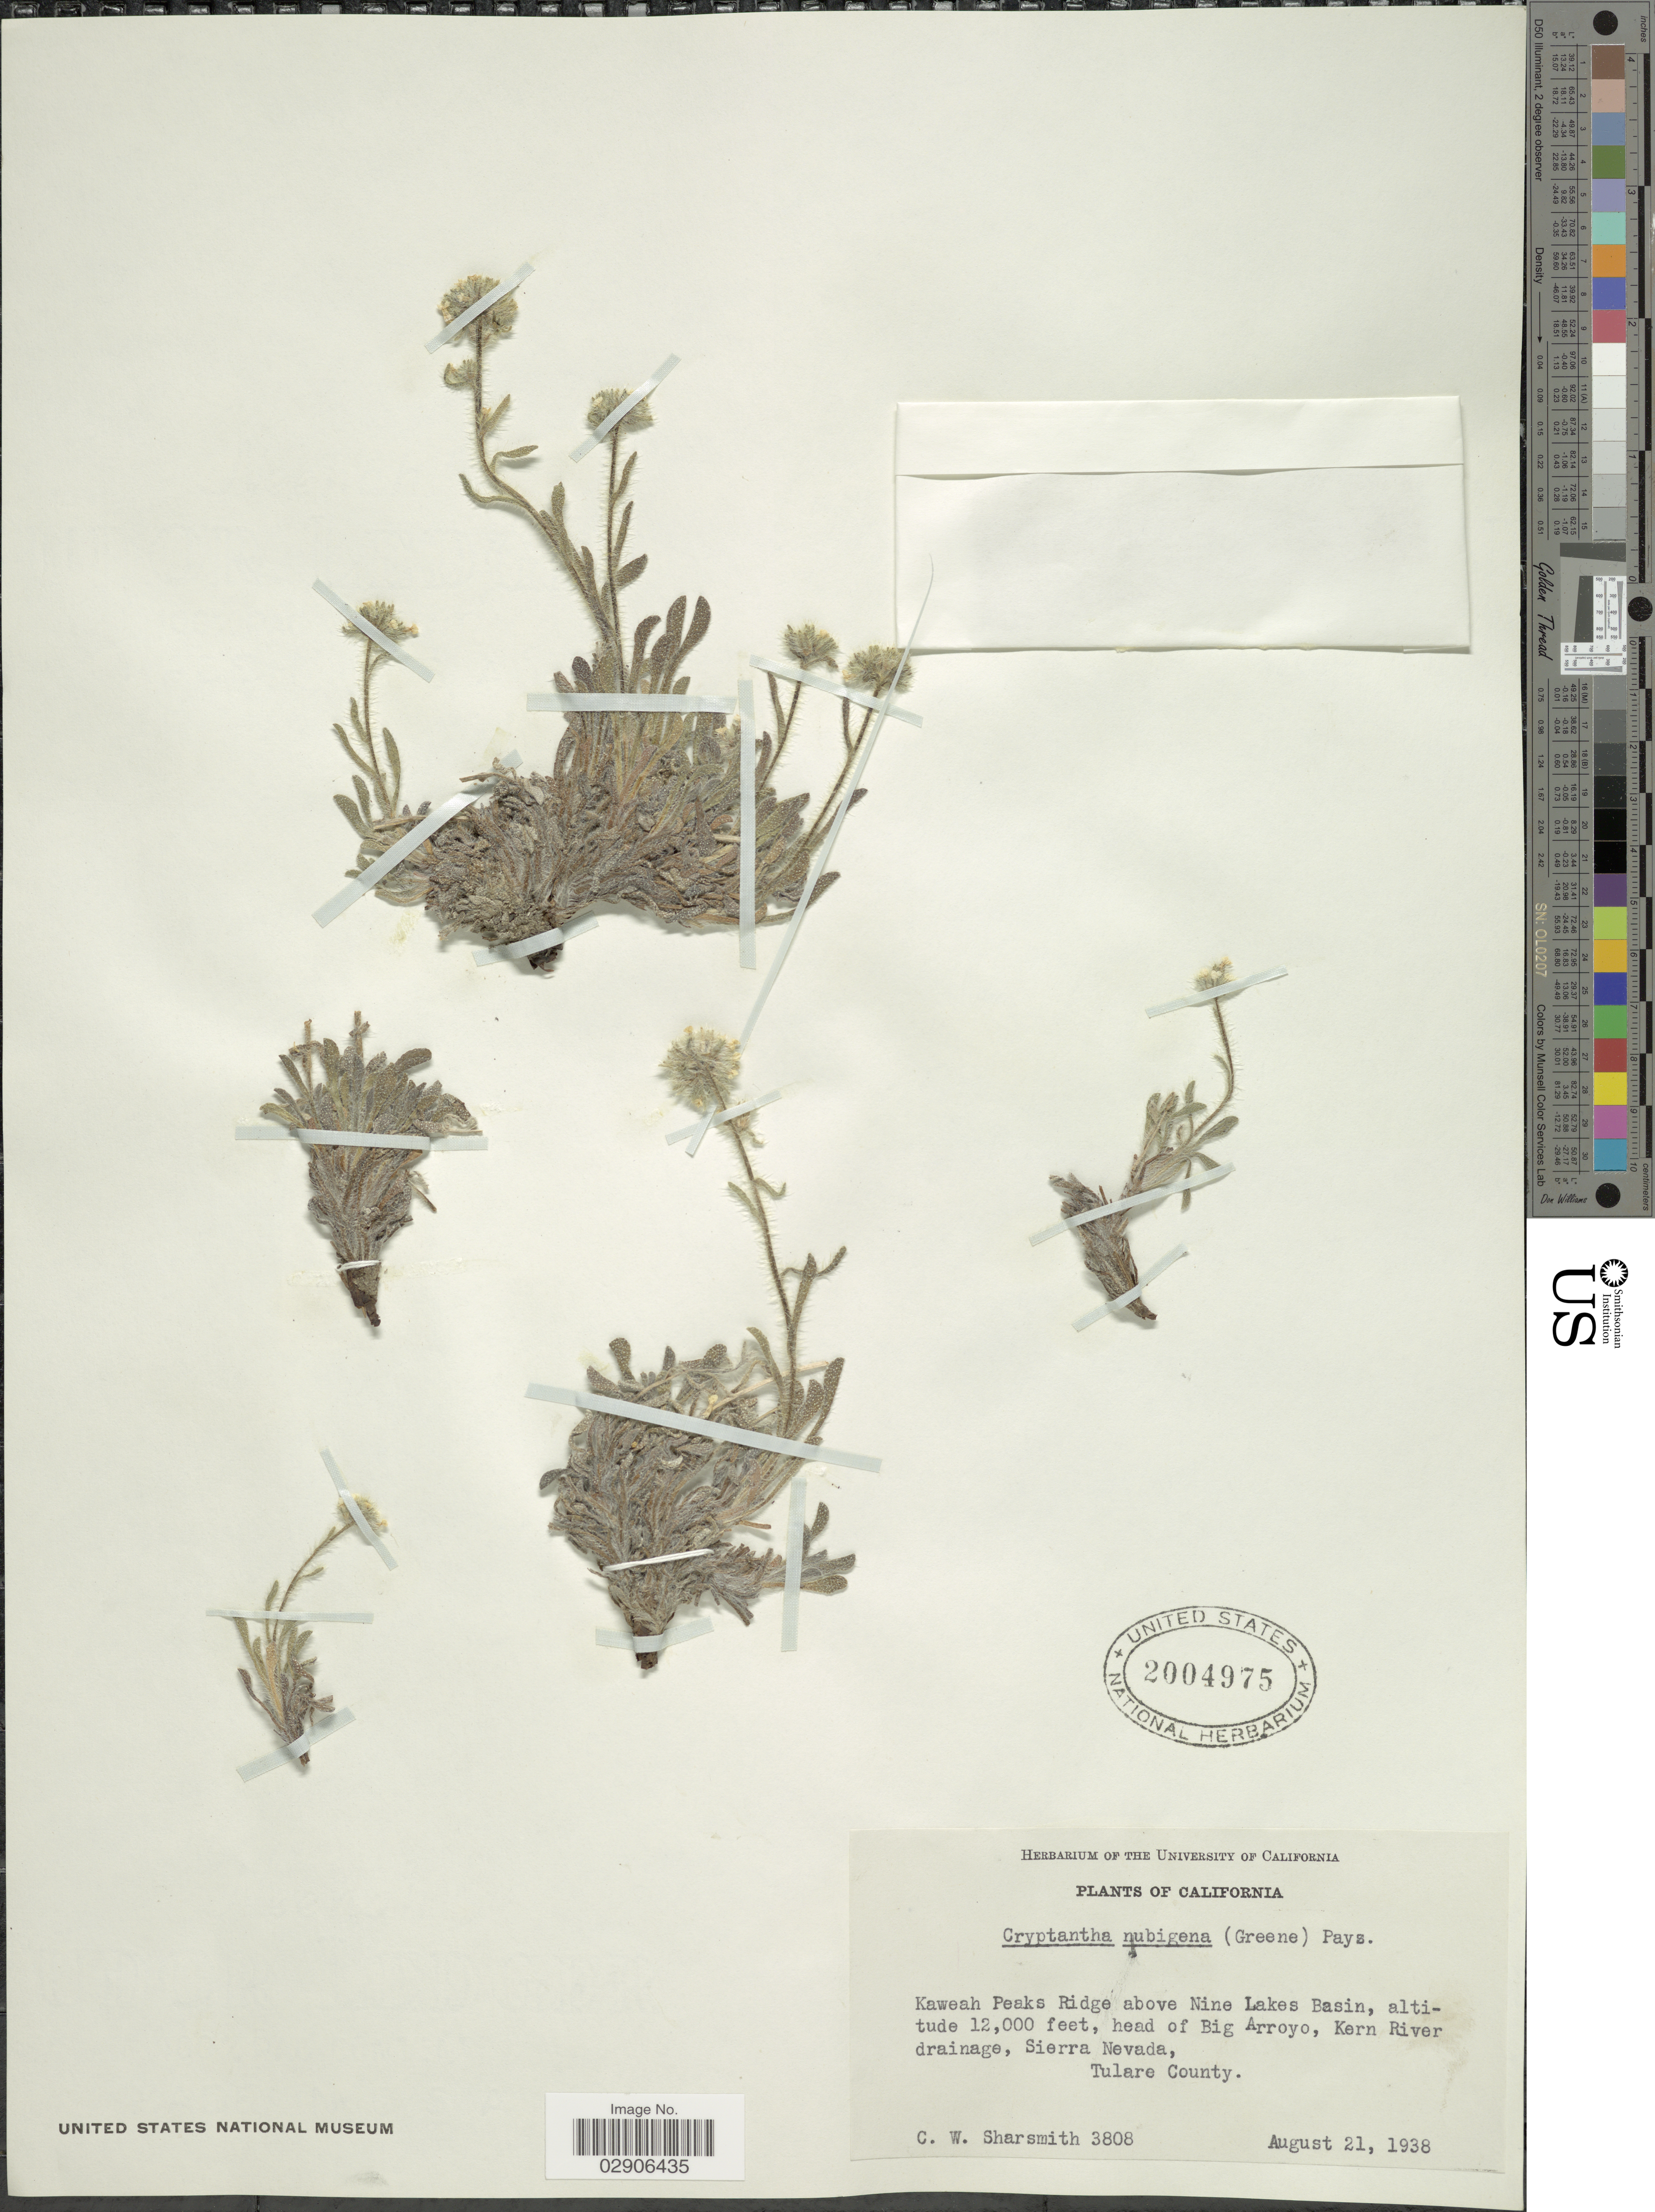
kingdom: Plantae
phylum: Tracheophyta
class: Magnoliopsida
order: Boraginales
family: Boraginaceae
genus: Oreocarya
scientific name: Oreocarya nubigena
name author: Greene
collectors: C. Sharsmith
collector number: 3808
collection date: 1938-08-21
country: United States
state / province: California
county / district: Tulare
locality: Kaweah Peaks Ridge above Nine Lakes Basin, head of Big Arroyo, Kern River Drainage, Sierra Nevada, Tulare County.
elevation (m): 3658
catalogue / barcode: US 2004975